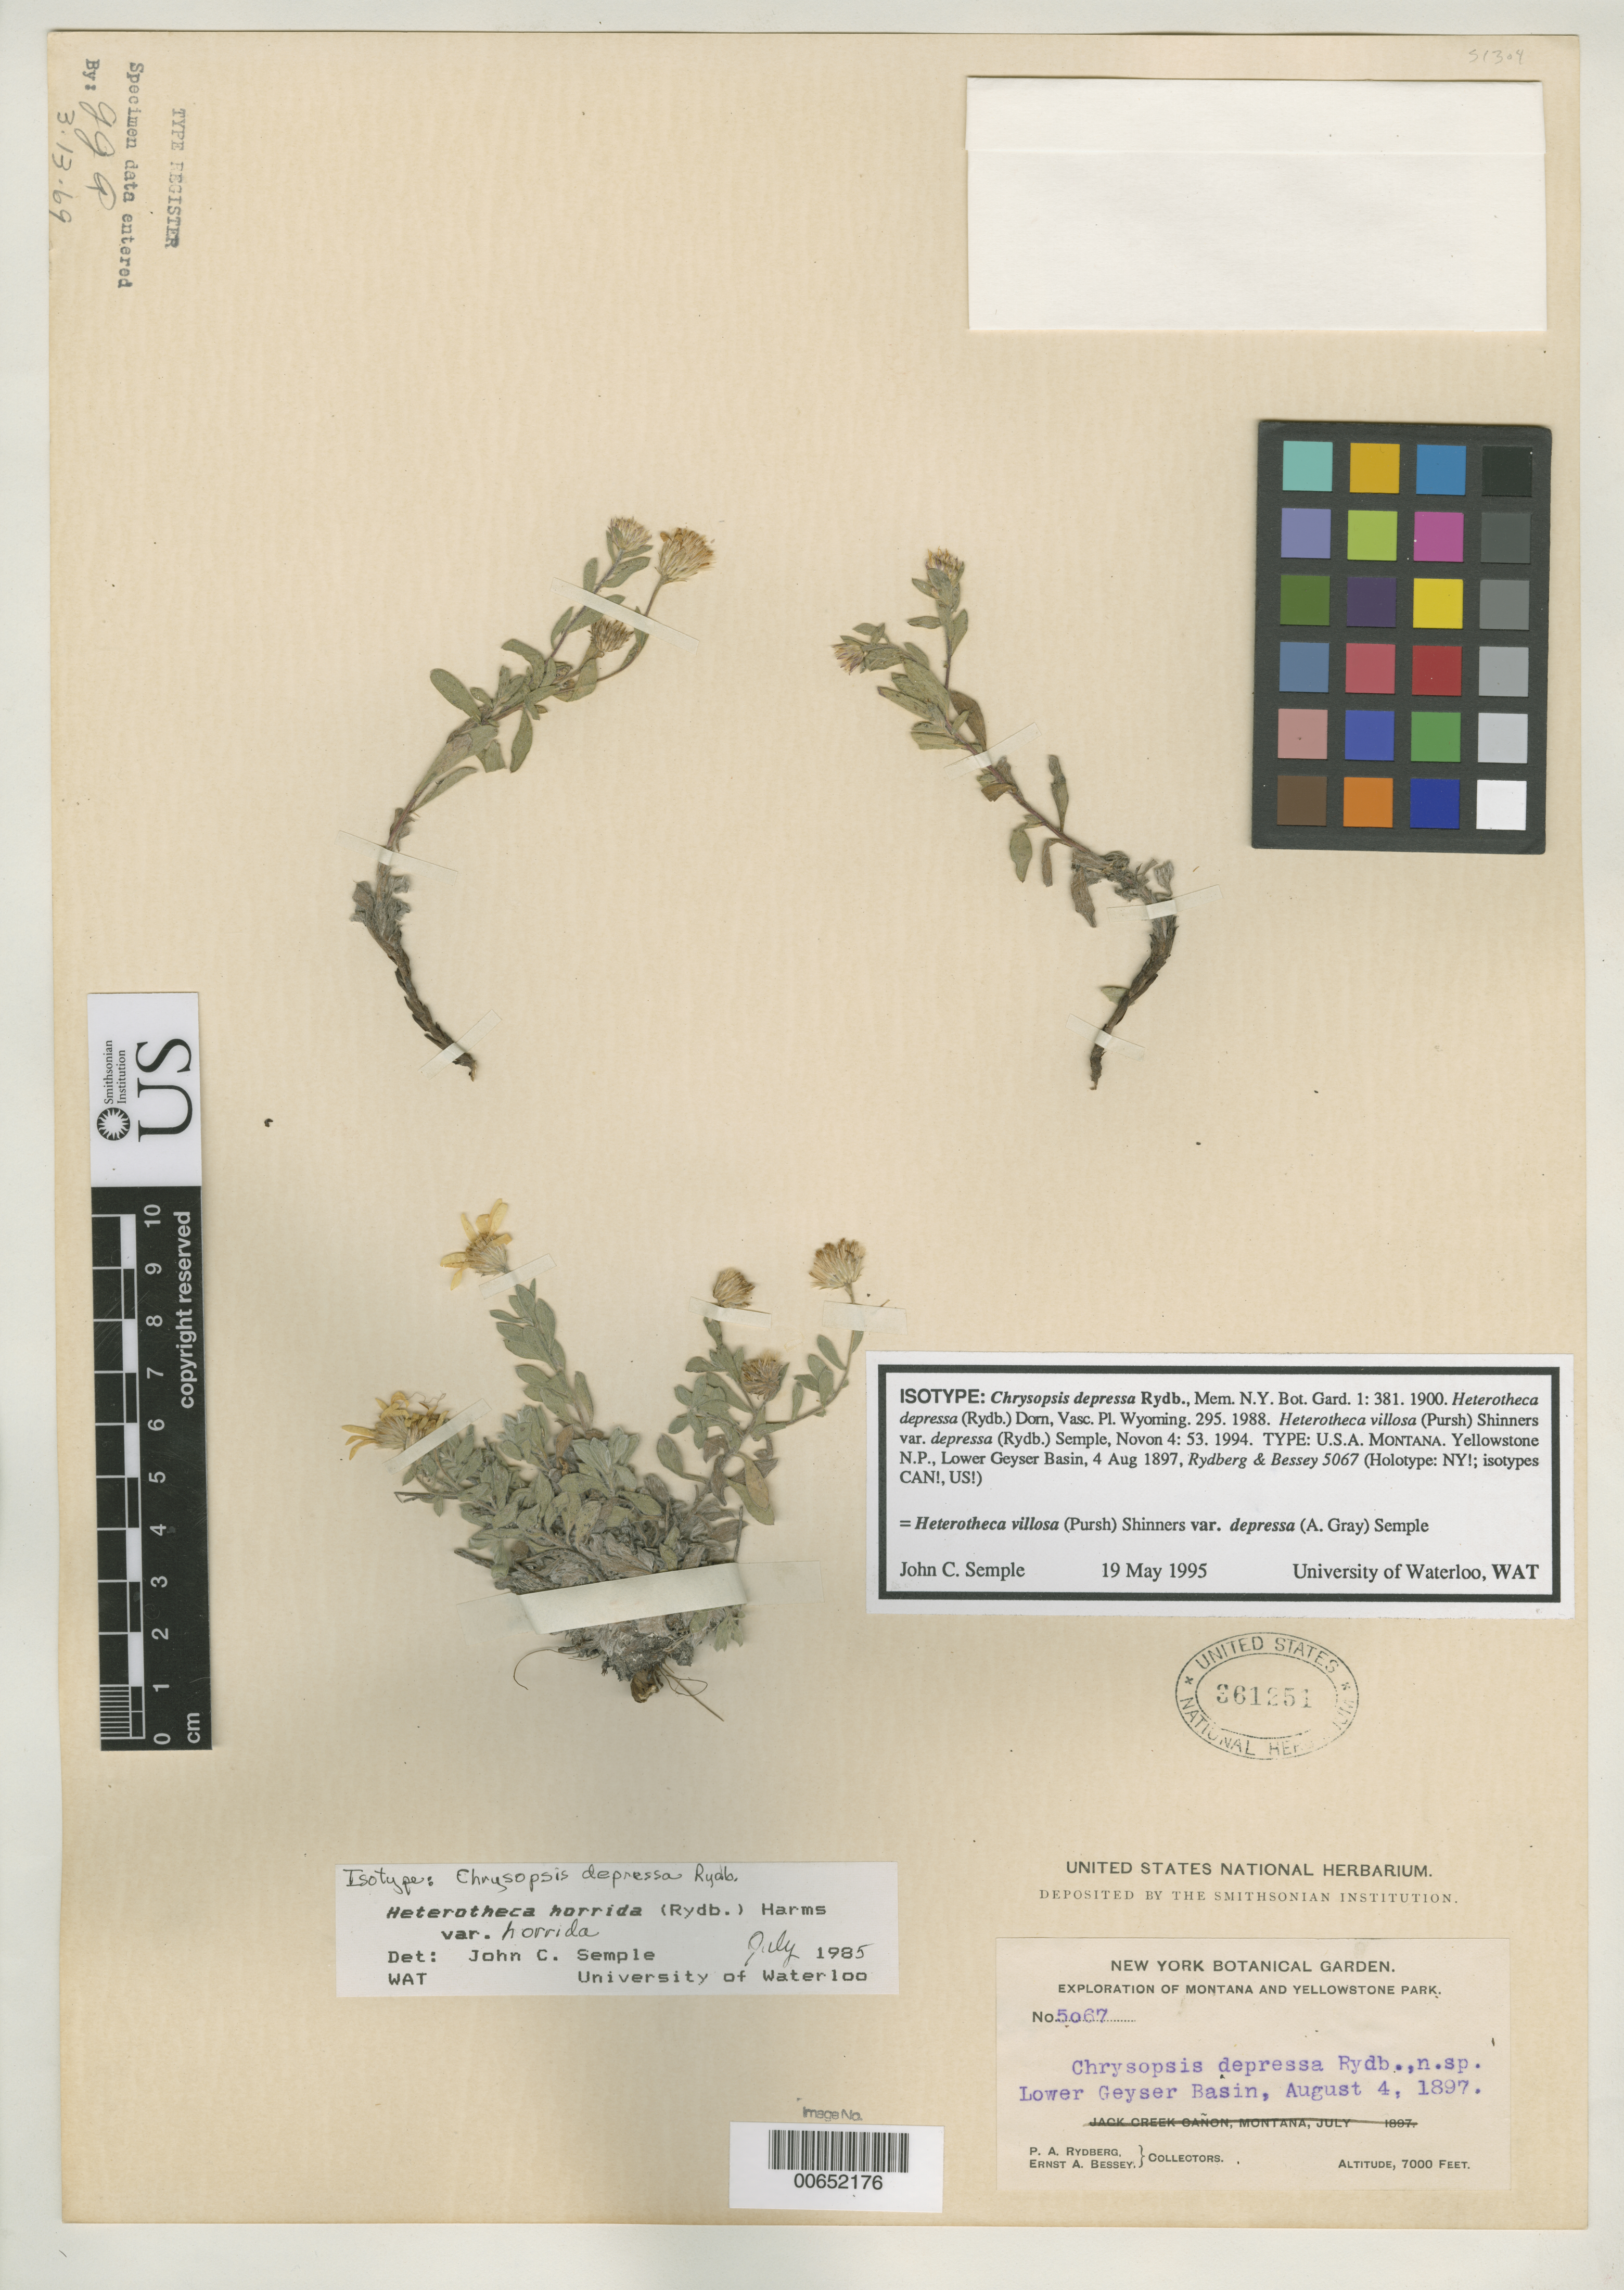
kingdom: Plantae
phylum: Tracheophyta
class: Magnoliopsida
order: Asterales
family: Asteraceae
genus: Chrysopsis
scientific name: Chrysopsis depressa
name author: Rydb.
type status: Isotype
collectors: P. A. Rydberg & E. Bessey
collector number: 5067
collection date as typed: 04 Aug 1897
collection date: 1897-08-04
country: United States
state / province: Montana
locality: Yellowstone National Park; Lower Geyser Basin.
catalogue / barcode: US 361251